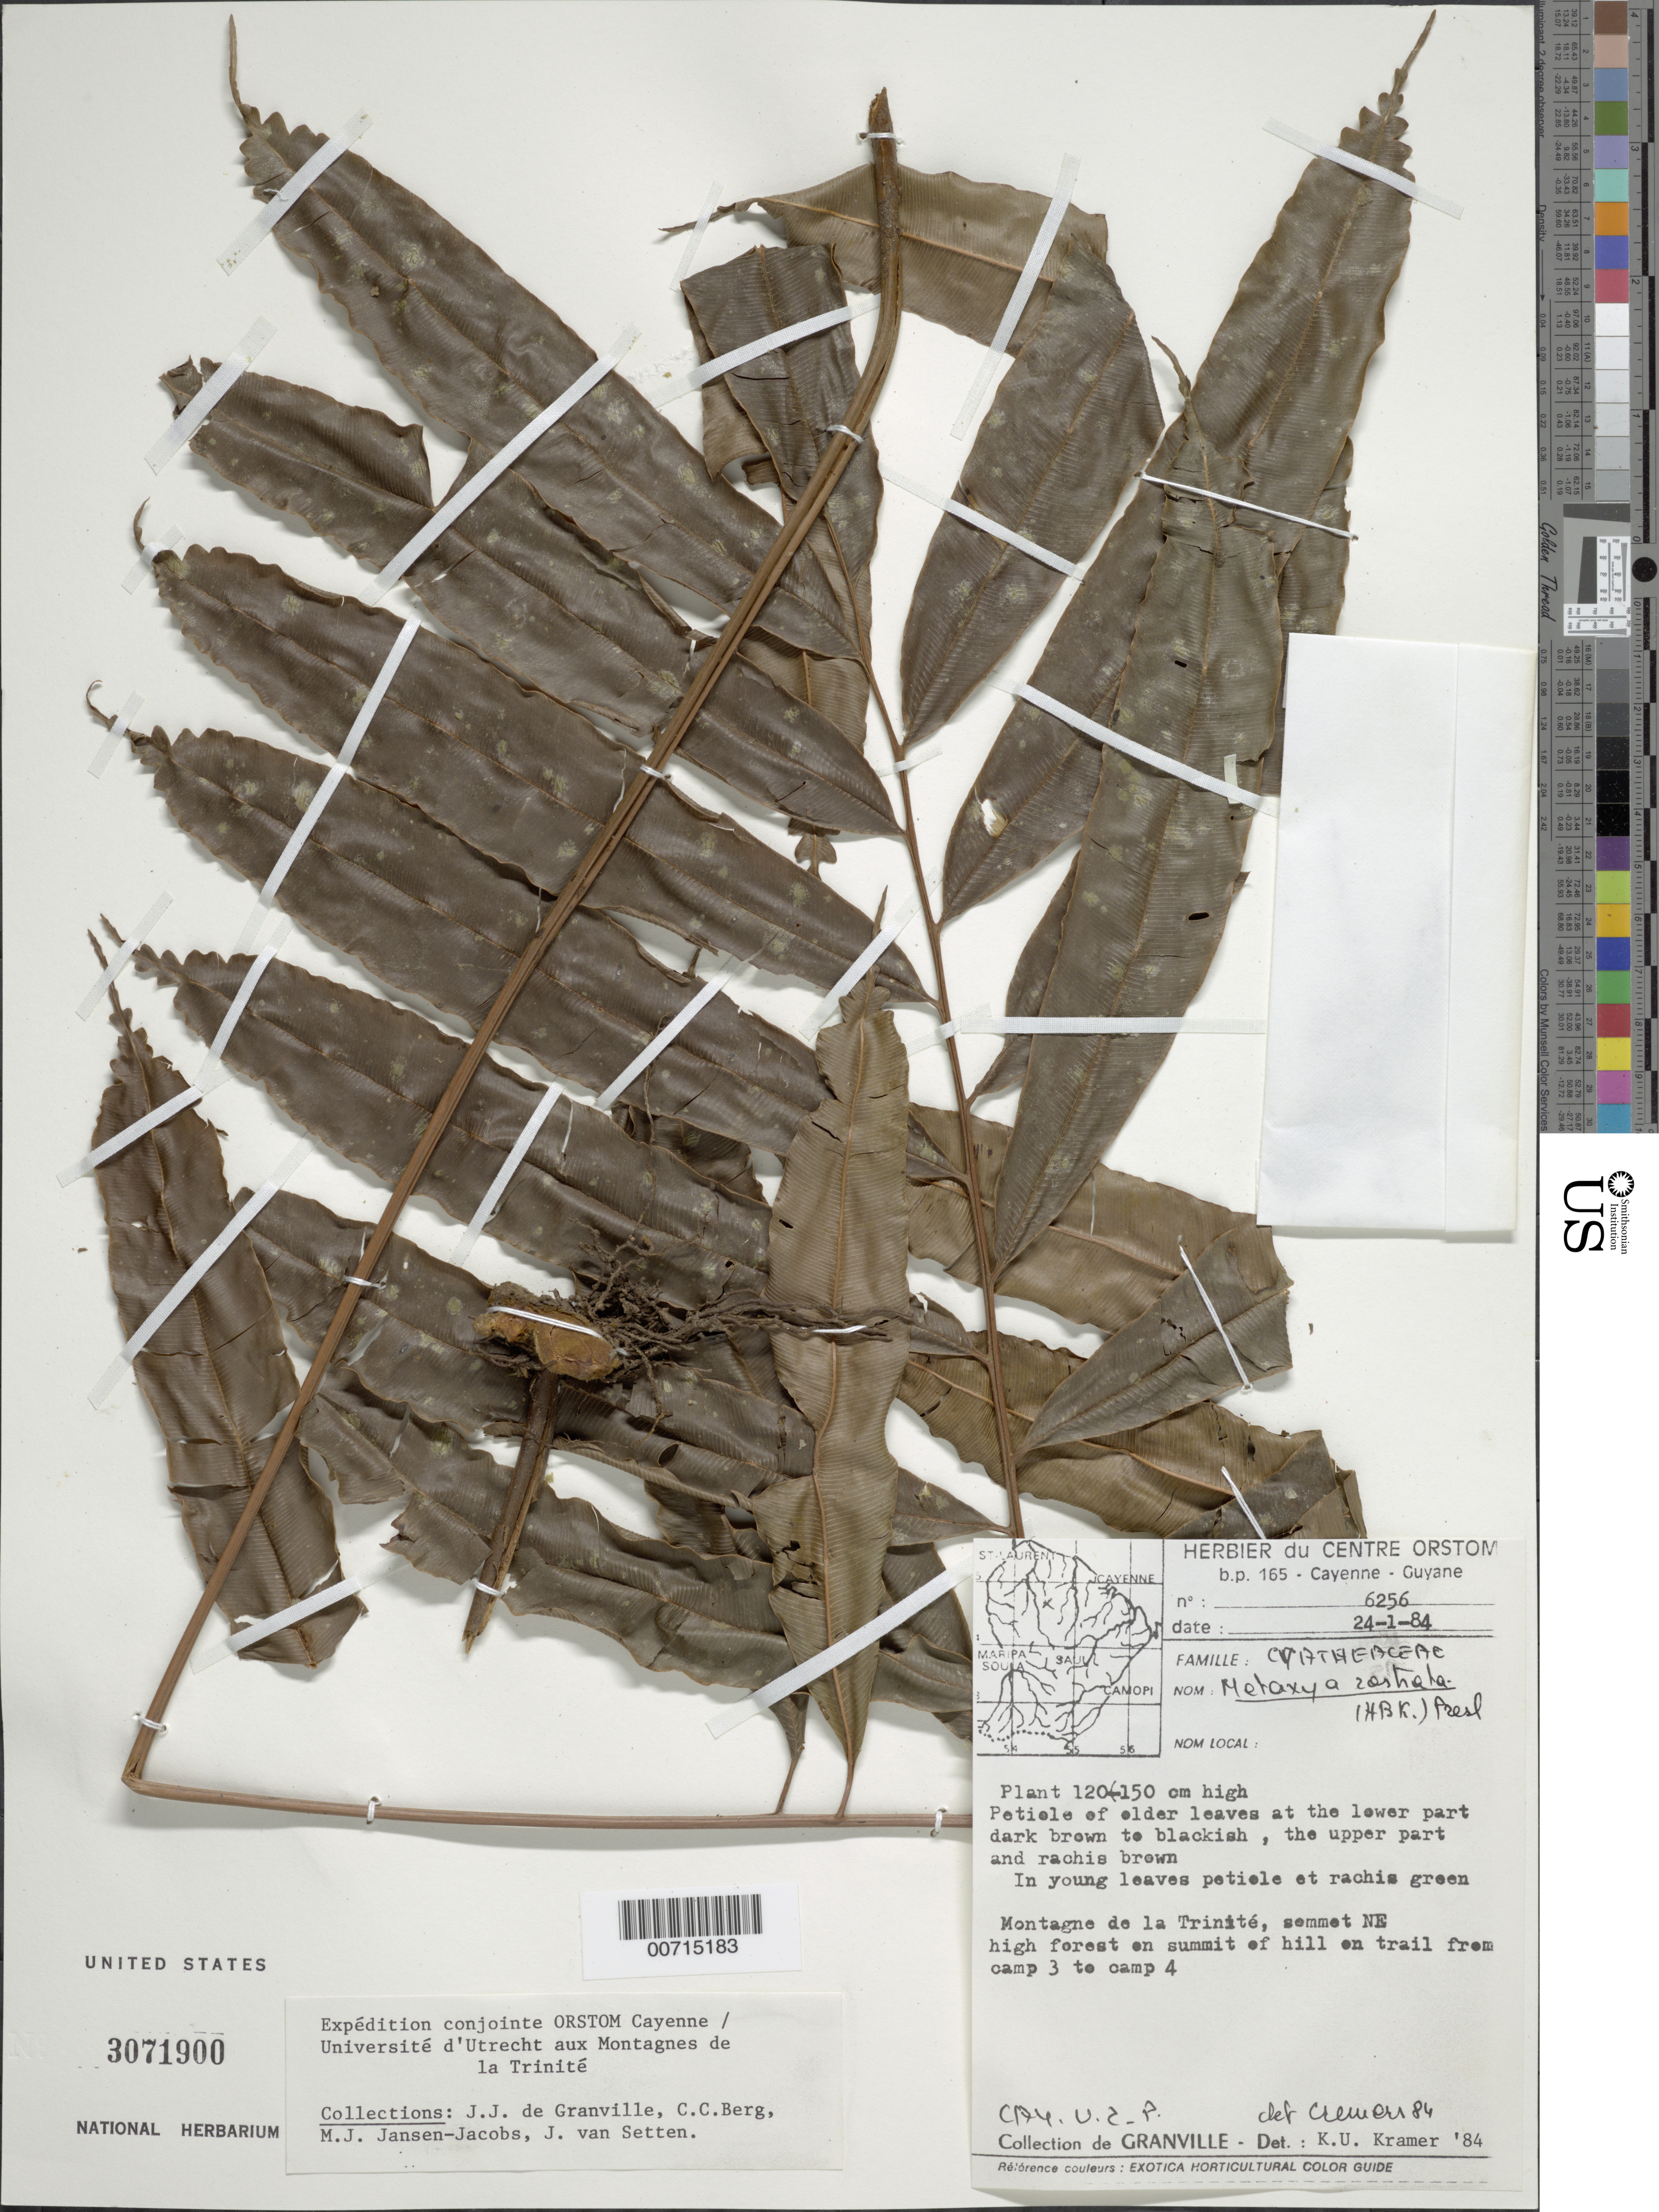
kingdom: Plantae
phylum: Tracheophyta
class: Polypodiopsida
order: Cyatheales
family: Metaxyaceae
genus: Metaxya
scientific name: Metaxya rostrata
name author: (Kunth) C. Presl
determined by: Cremers, Georges A.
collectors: J.-J. de Granville, C. C. Berg, M. J. Jansen-Jacobs & J. van Setten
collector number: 6256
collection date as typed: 24-Jan-84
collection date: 1984-01-24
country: French Guiana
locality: Montagnes de la Trinité, sommet NE, trail from Camp 3 to Camp 4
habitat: High forest on summit of hill on trail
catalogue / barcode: US 3071900